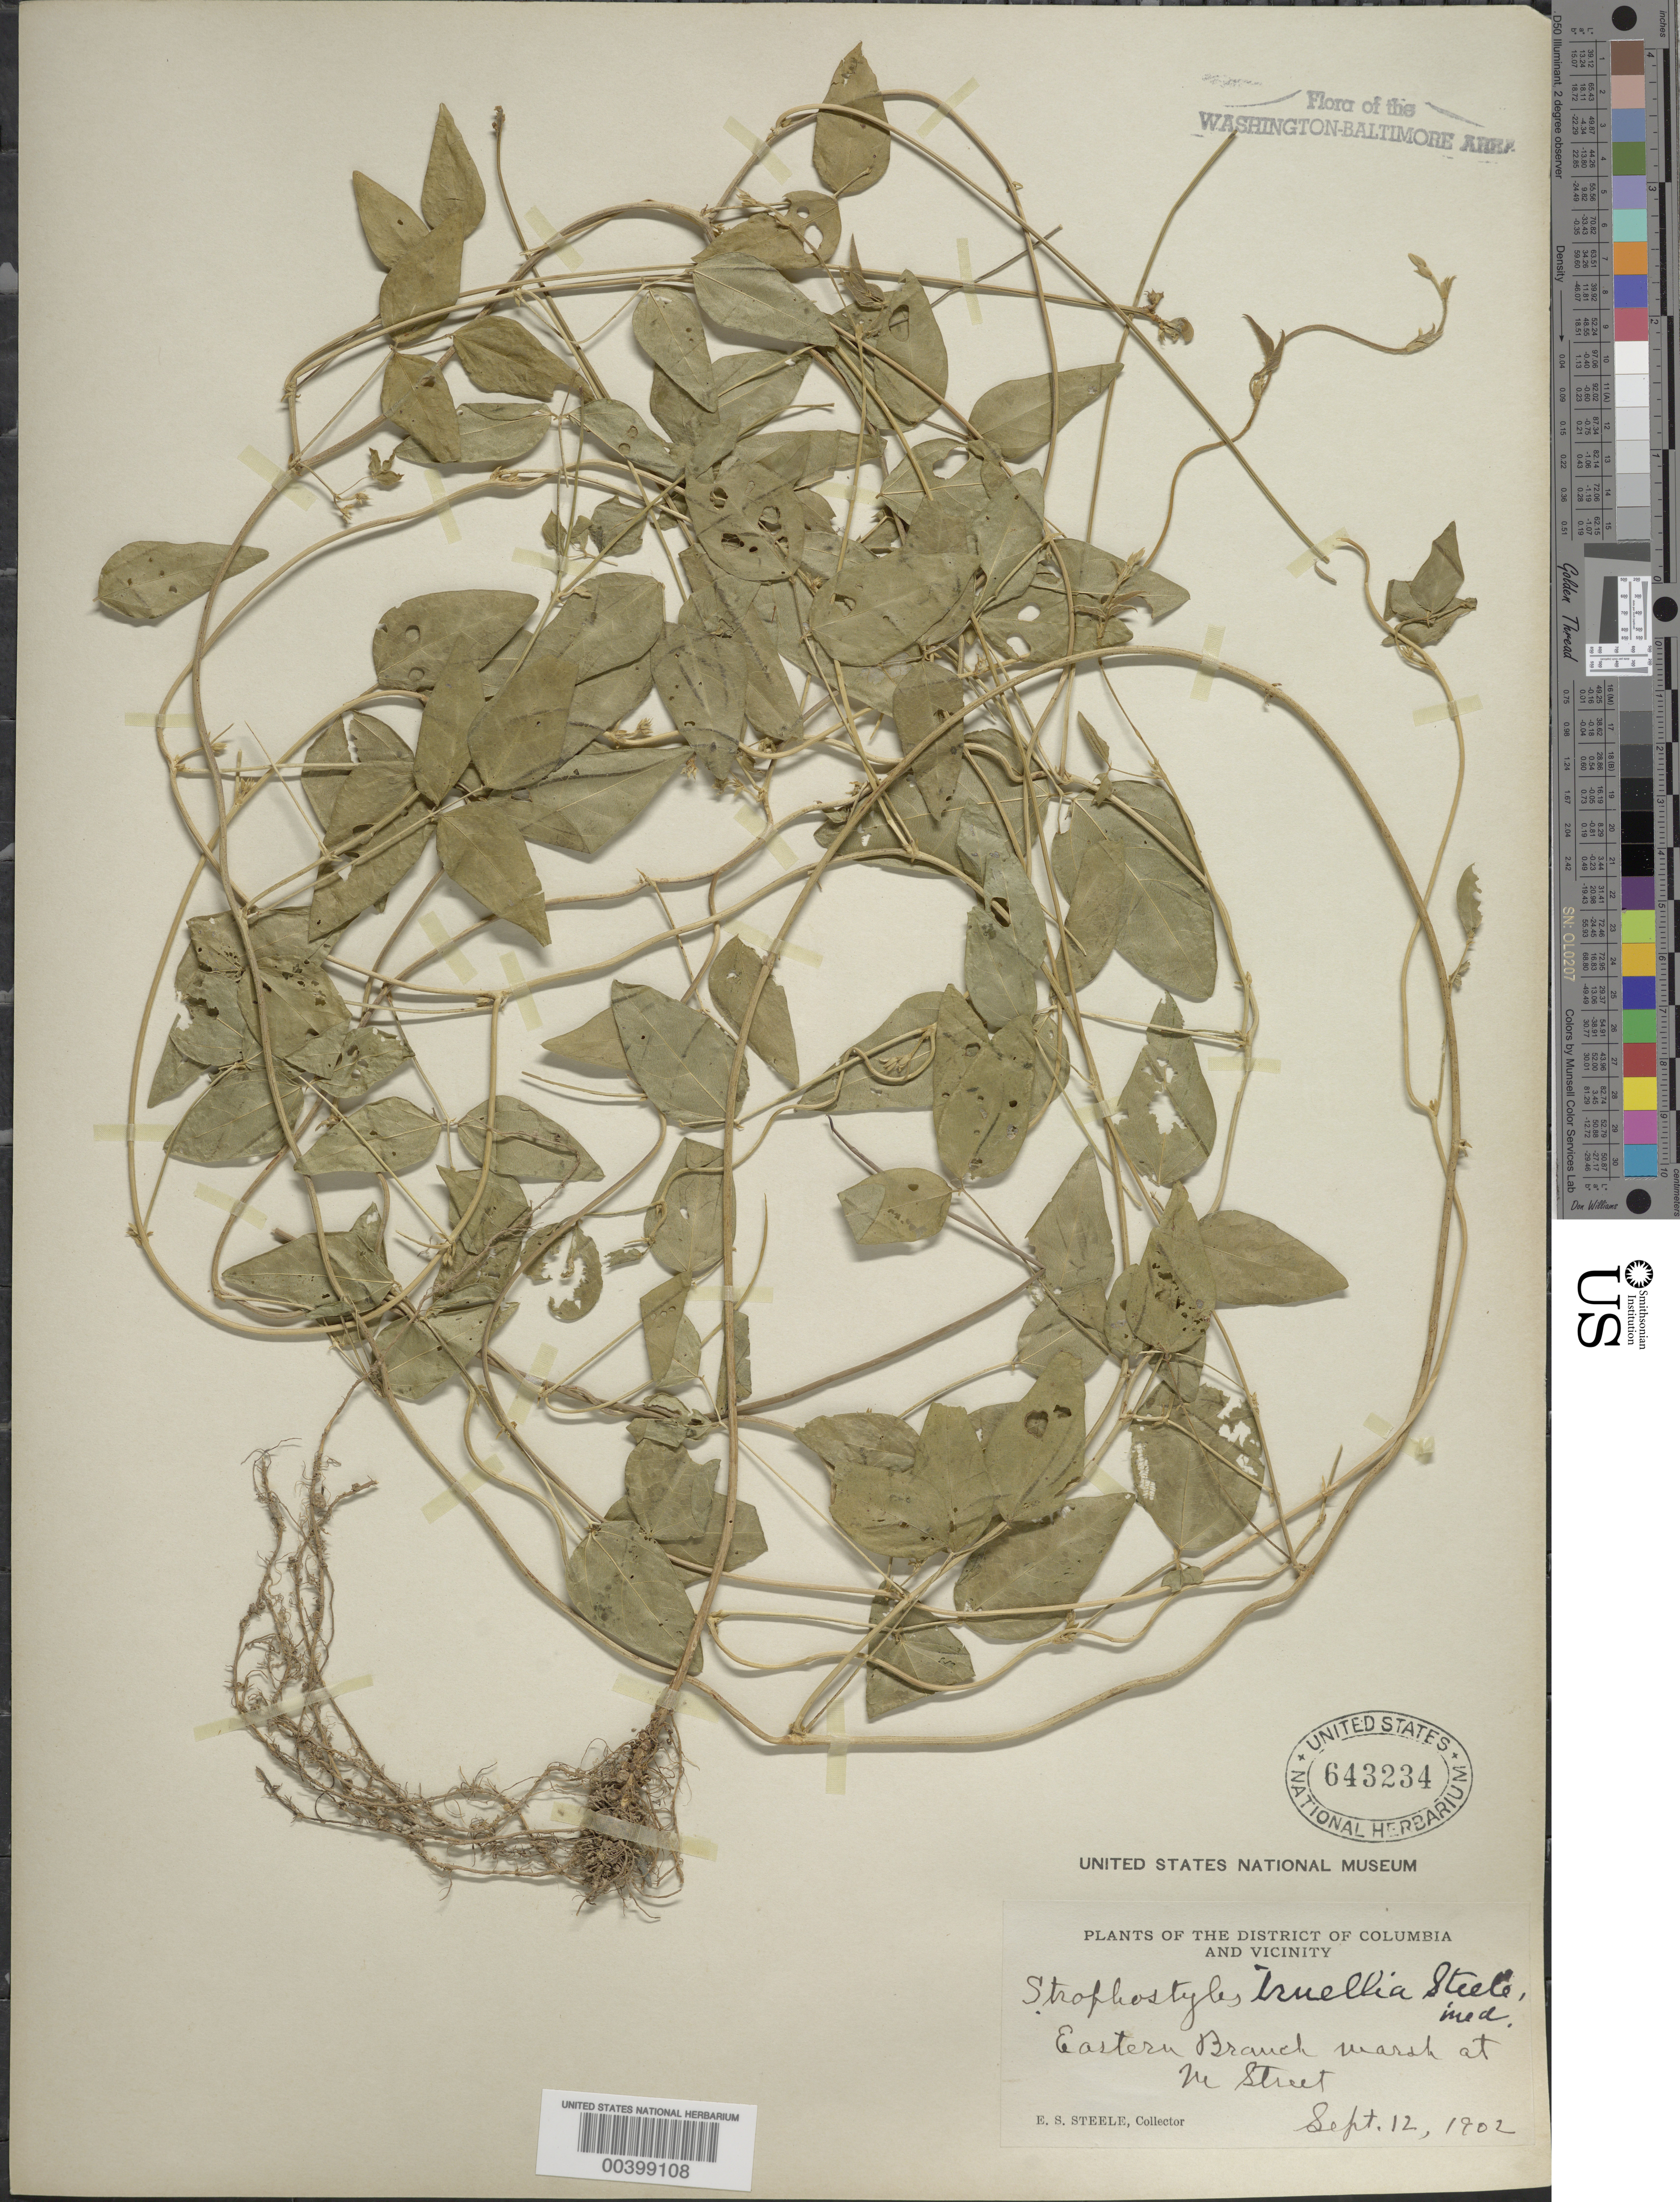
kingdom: Plantae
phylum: Tracheophyta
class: Magnoliopsida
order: Fabales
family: Fabaceae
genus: Strophostyles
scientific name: Strophostyles helvola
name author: (L.) Elliott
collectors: E. Steele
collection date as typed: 12 Sep 1902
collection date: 1902-09-12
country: United States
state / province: District of Columbia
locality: Eastern Branch marsh, M Street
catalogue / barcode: US 643234